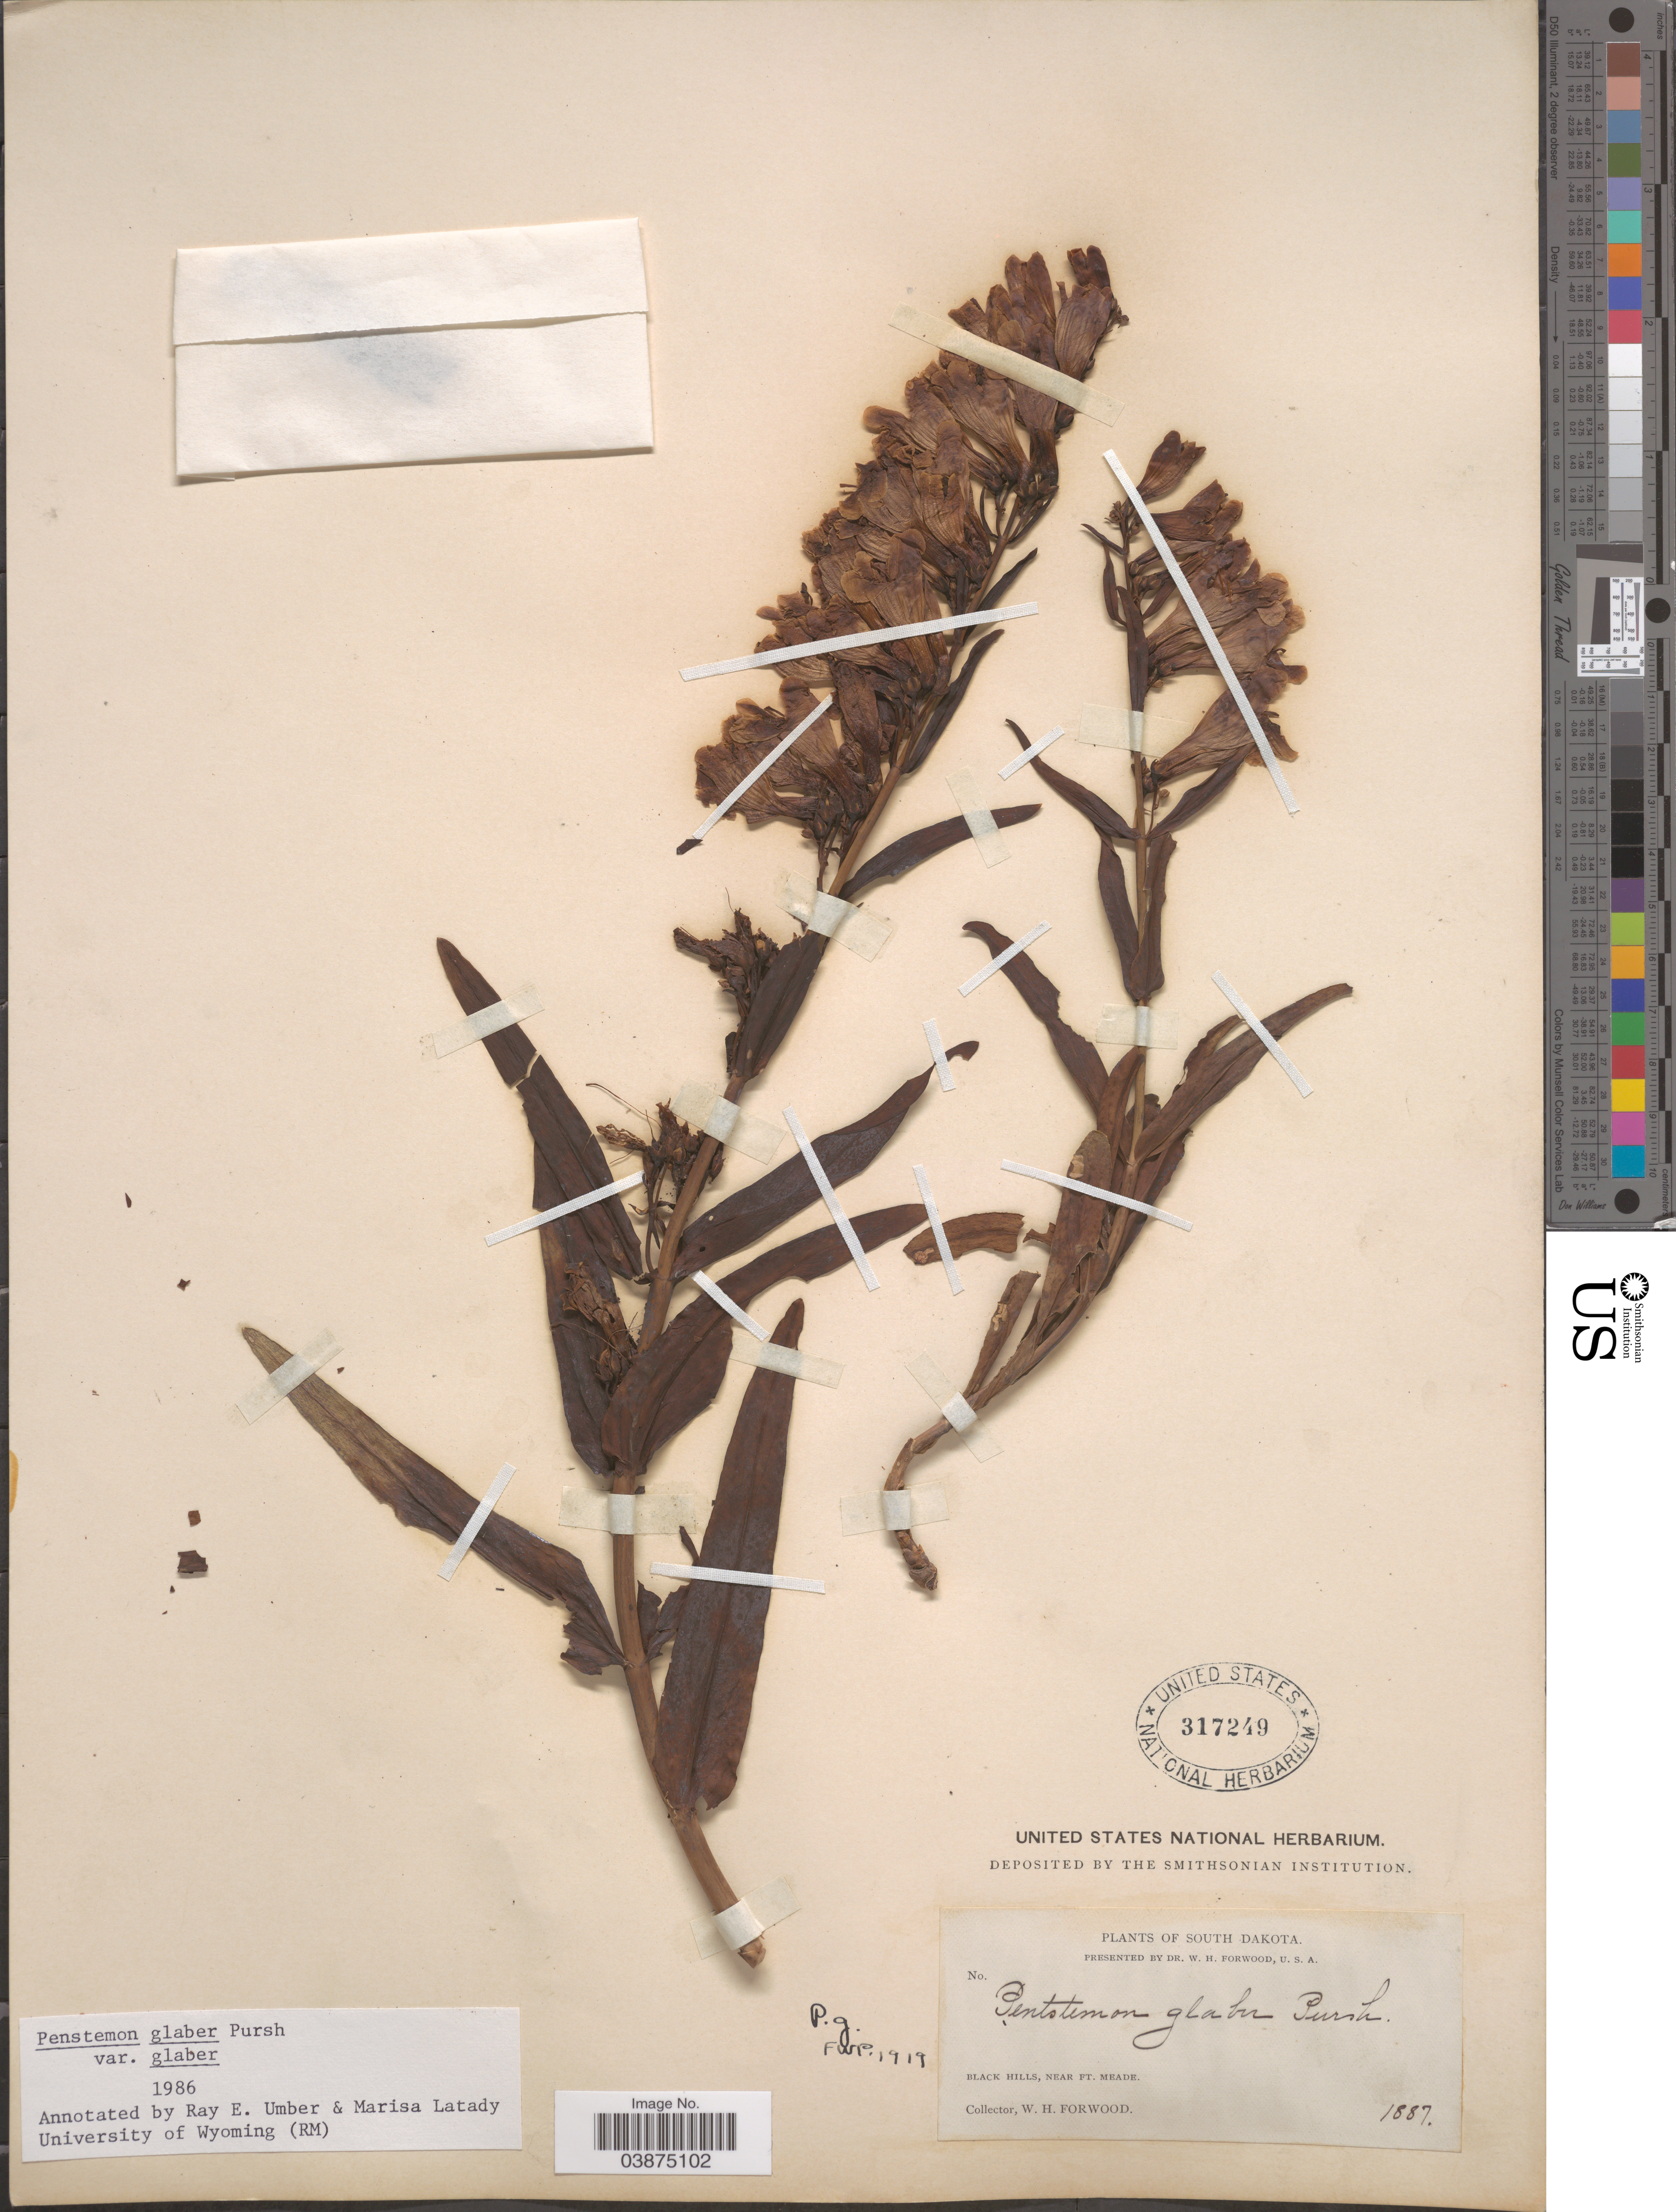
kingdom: Plantae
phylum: Tracheophyta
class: Magnoliopsida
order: Lamiales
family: Plantaginaceae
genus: Penstemon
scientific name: Penstemon glaber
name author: Pursh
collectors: W. Forwood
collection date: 1887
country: United States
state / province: South Dakota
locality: Black Hills, near Ft. Meade.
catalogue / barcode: US 317249